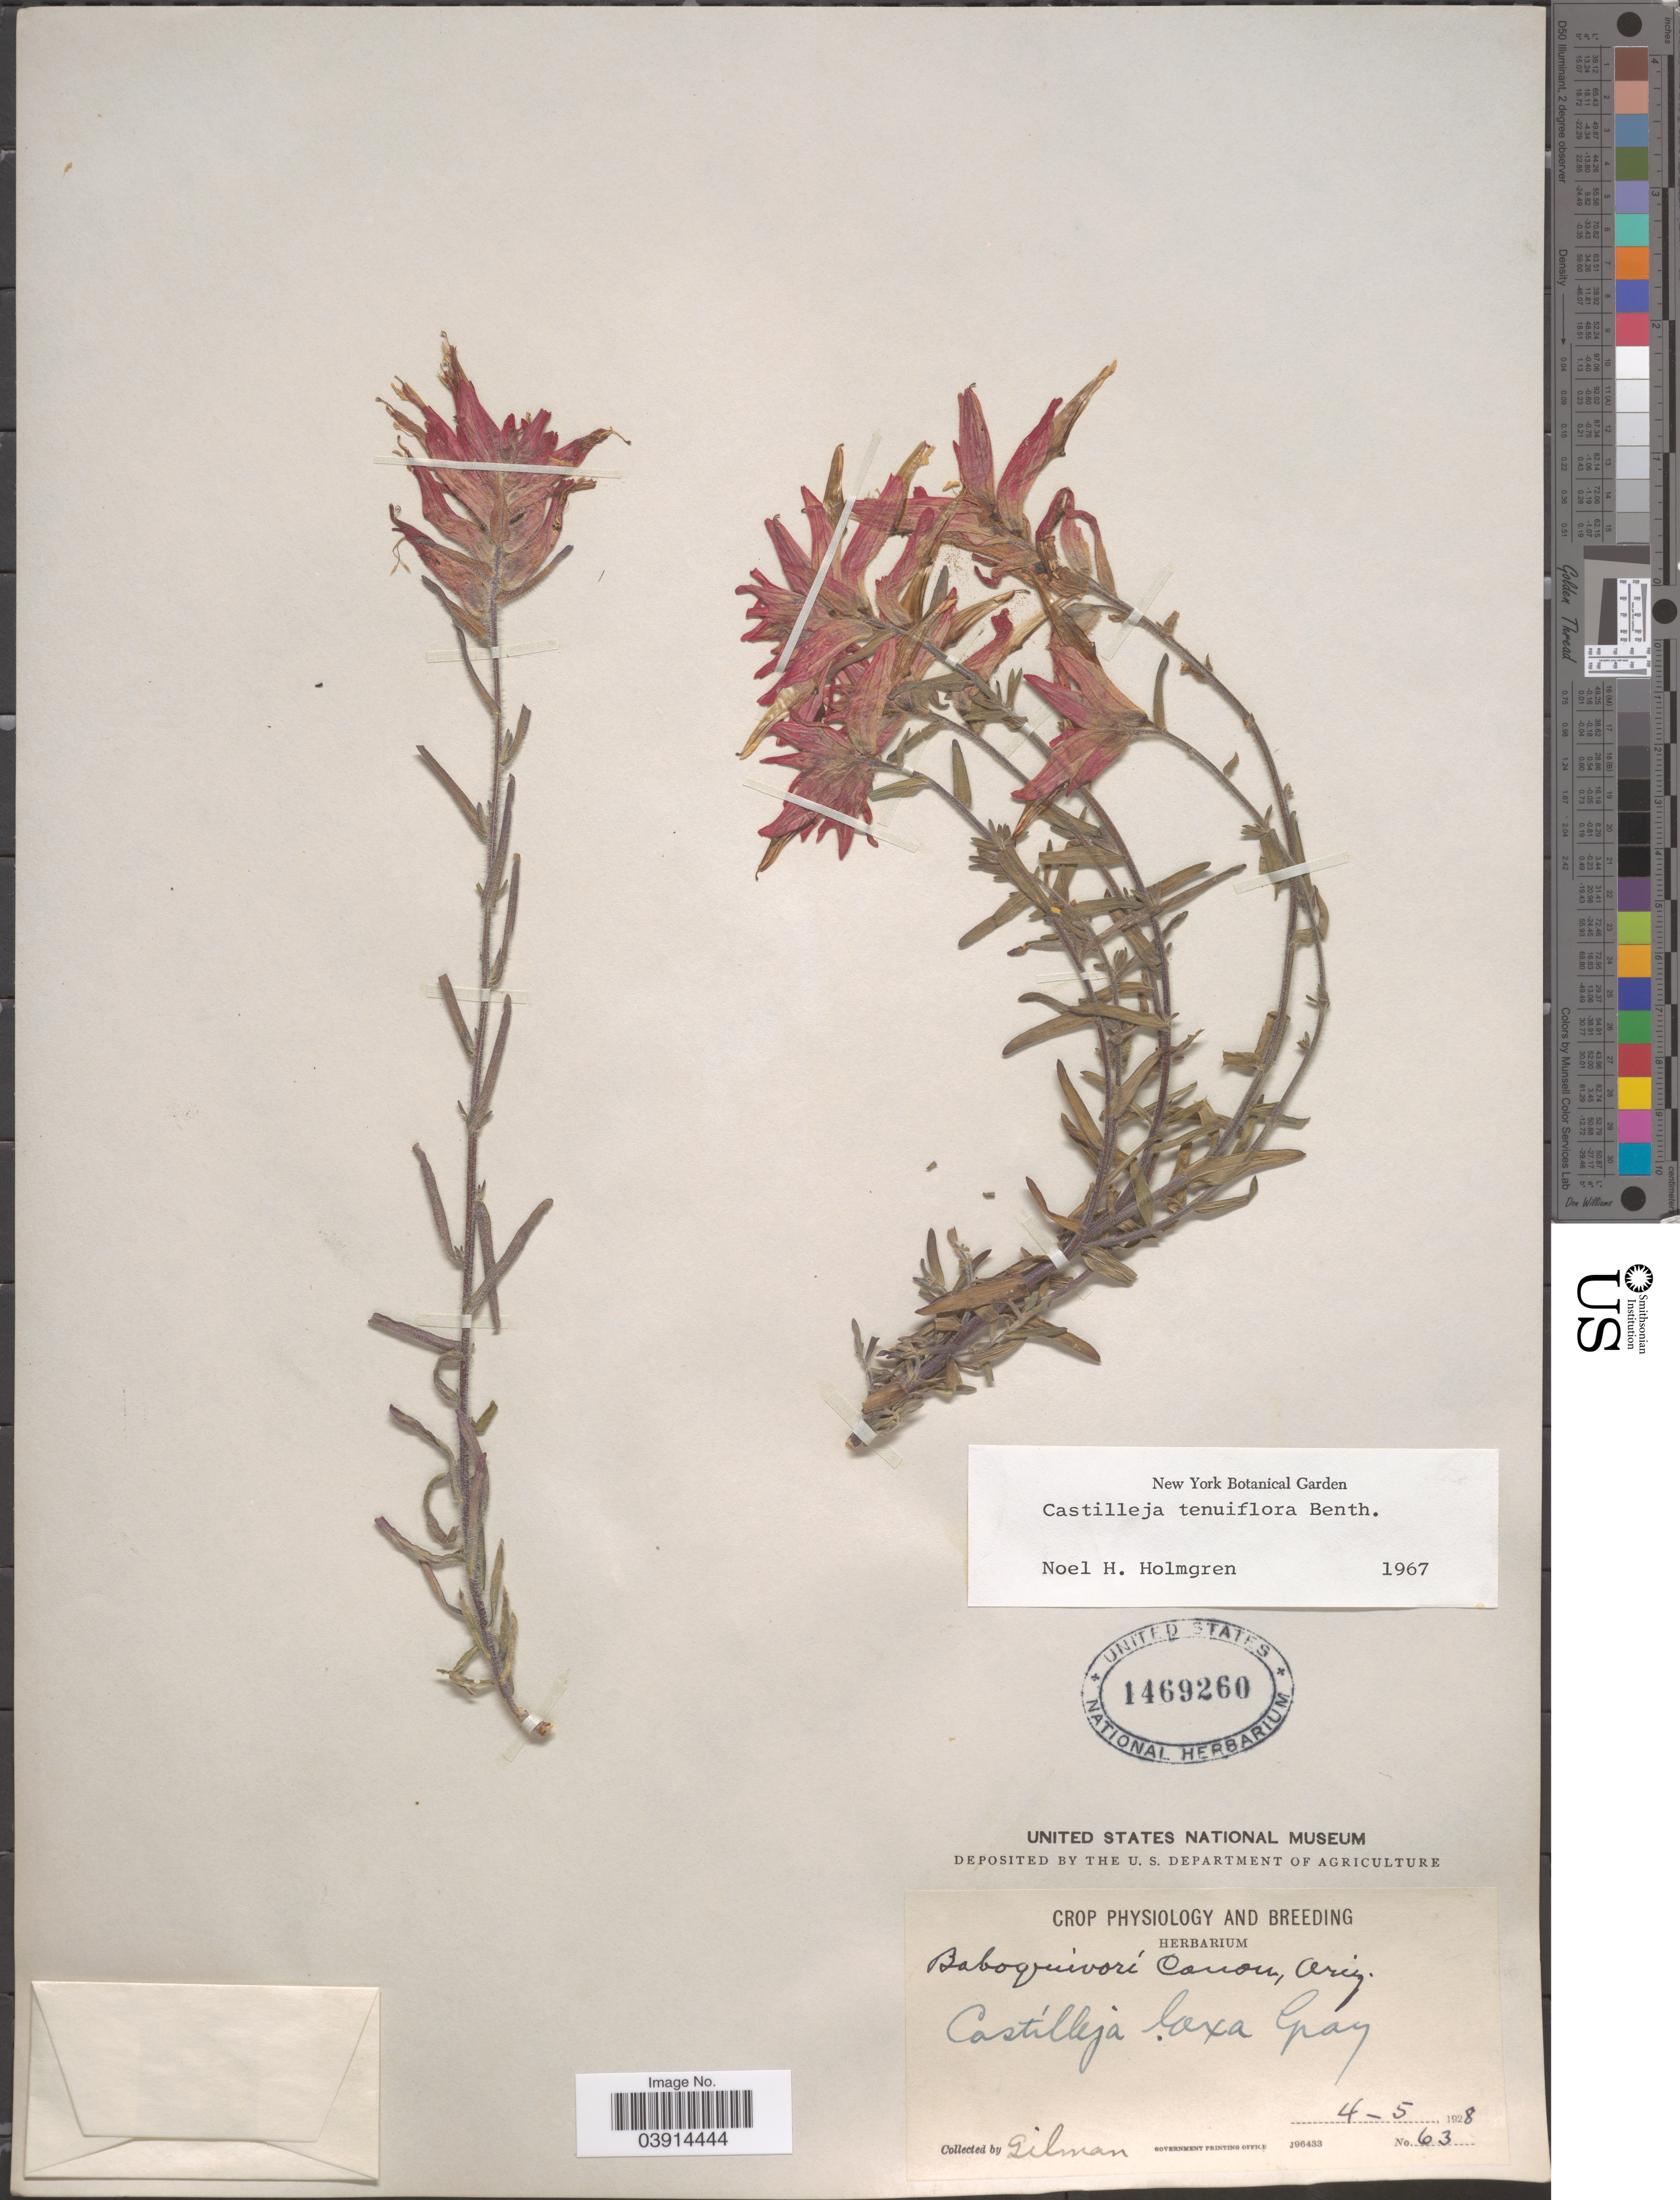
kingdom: Plantae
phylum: Tracheophyta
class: Magnoliopsida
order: Lamiales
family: Orobanchaceae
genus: Castilleja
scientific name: Castilleja tenuiflora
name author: Benth.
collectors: -. Gilman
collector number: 63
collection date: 1928-04-05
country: United States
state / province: Arizona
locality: Baboquivari Canon, Arizona.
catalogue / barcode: US 1469260